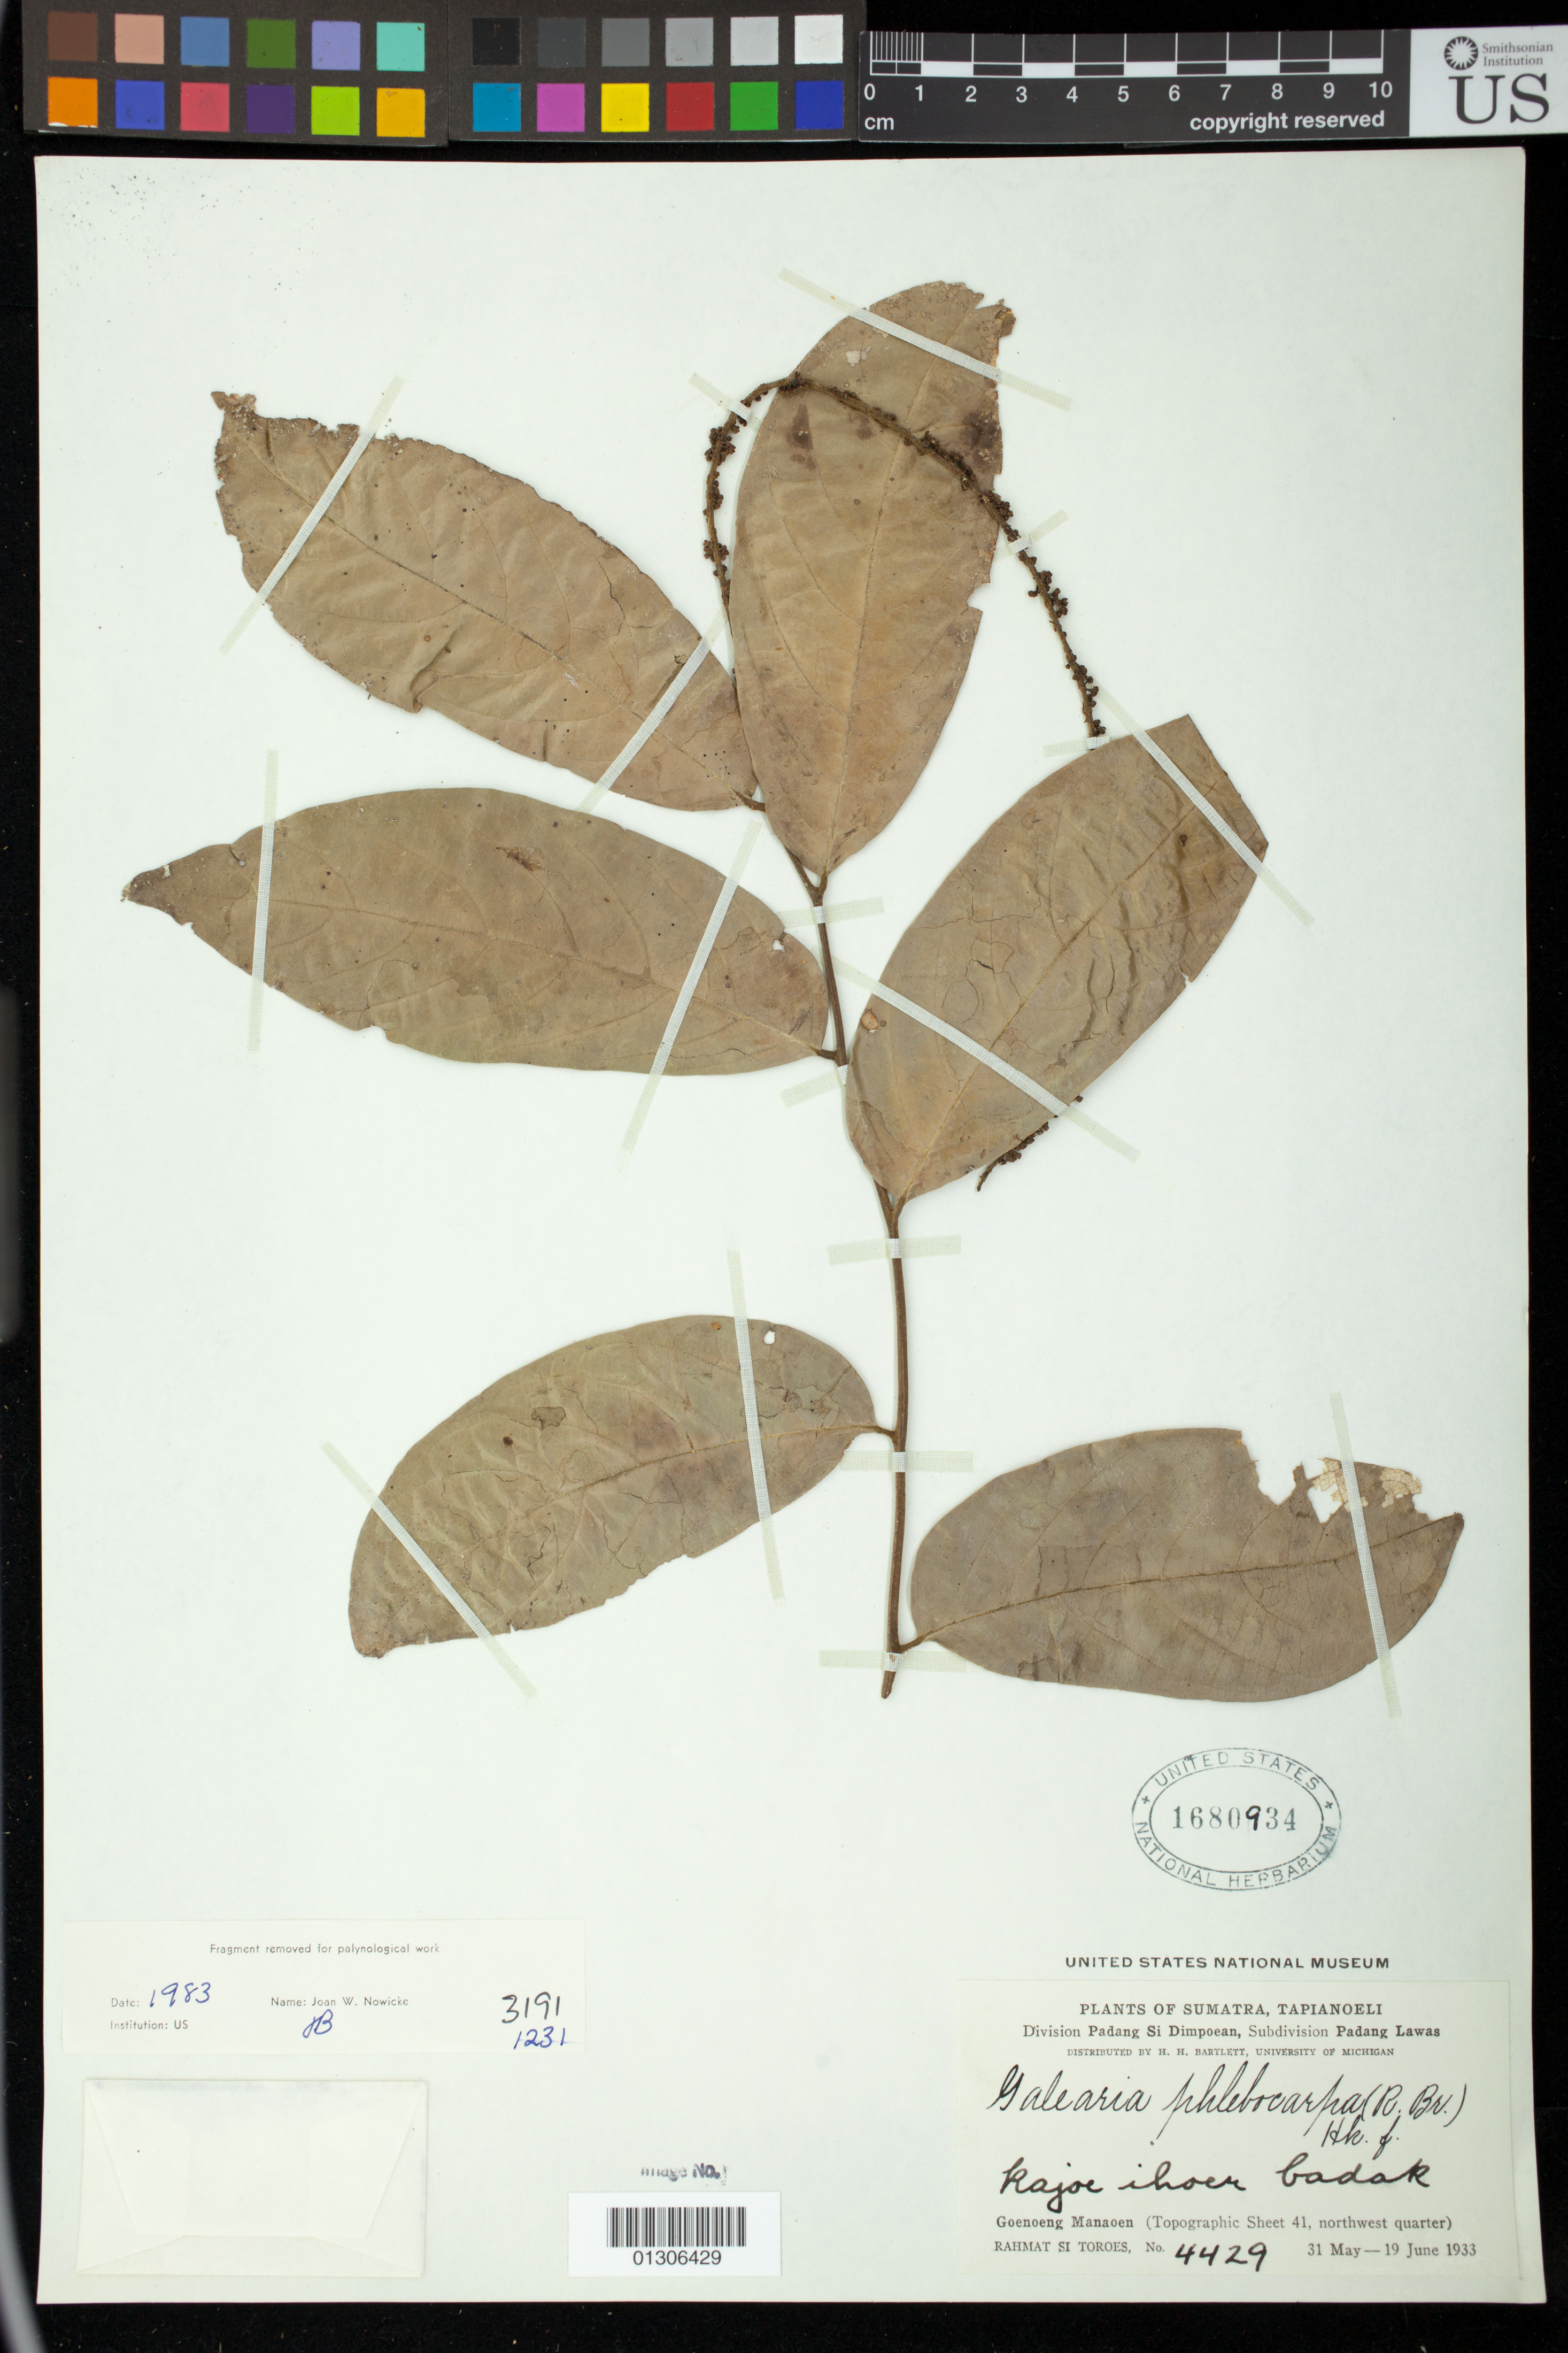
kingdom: Plantae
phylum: Tracheophyta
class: Magnoliopsida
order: Malpighiales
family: Pandaceae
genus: Galearia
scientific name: Galearia fulva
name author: (Tul.) Miq.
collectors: Rahmat Si Boeea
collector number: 4429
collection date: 1933-05-31/1933-06-19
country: Indonesia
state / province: Sumatra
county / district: Sumatera Utara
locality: Tapianoeli, Division Padang Si Dimpoean, Subdivision Padang Lawas; Goenoeng Manaoen (Topographic Sheet 41, northwest quarter)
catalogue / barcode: US 1680934